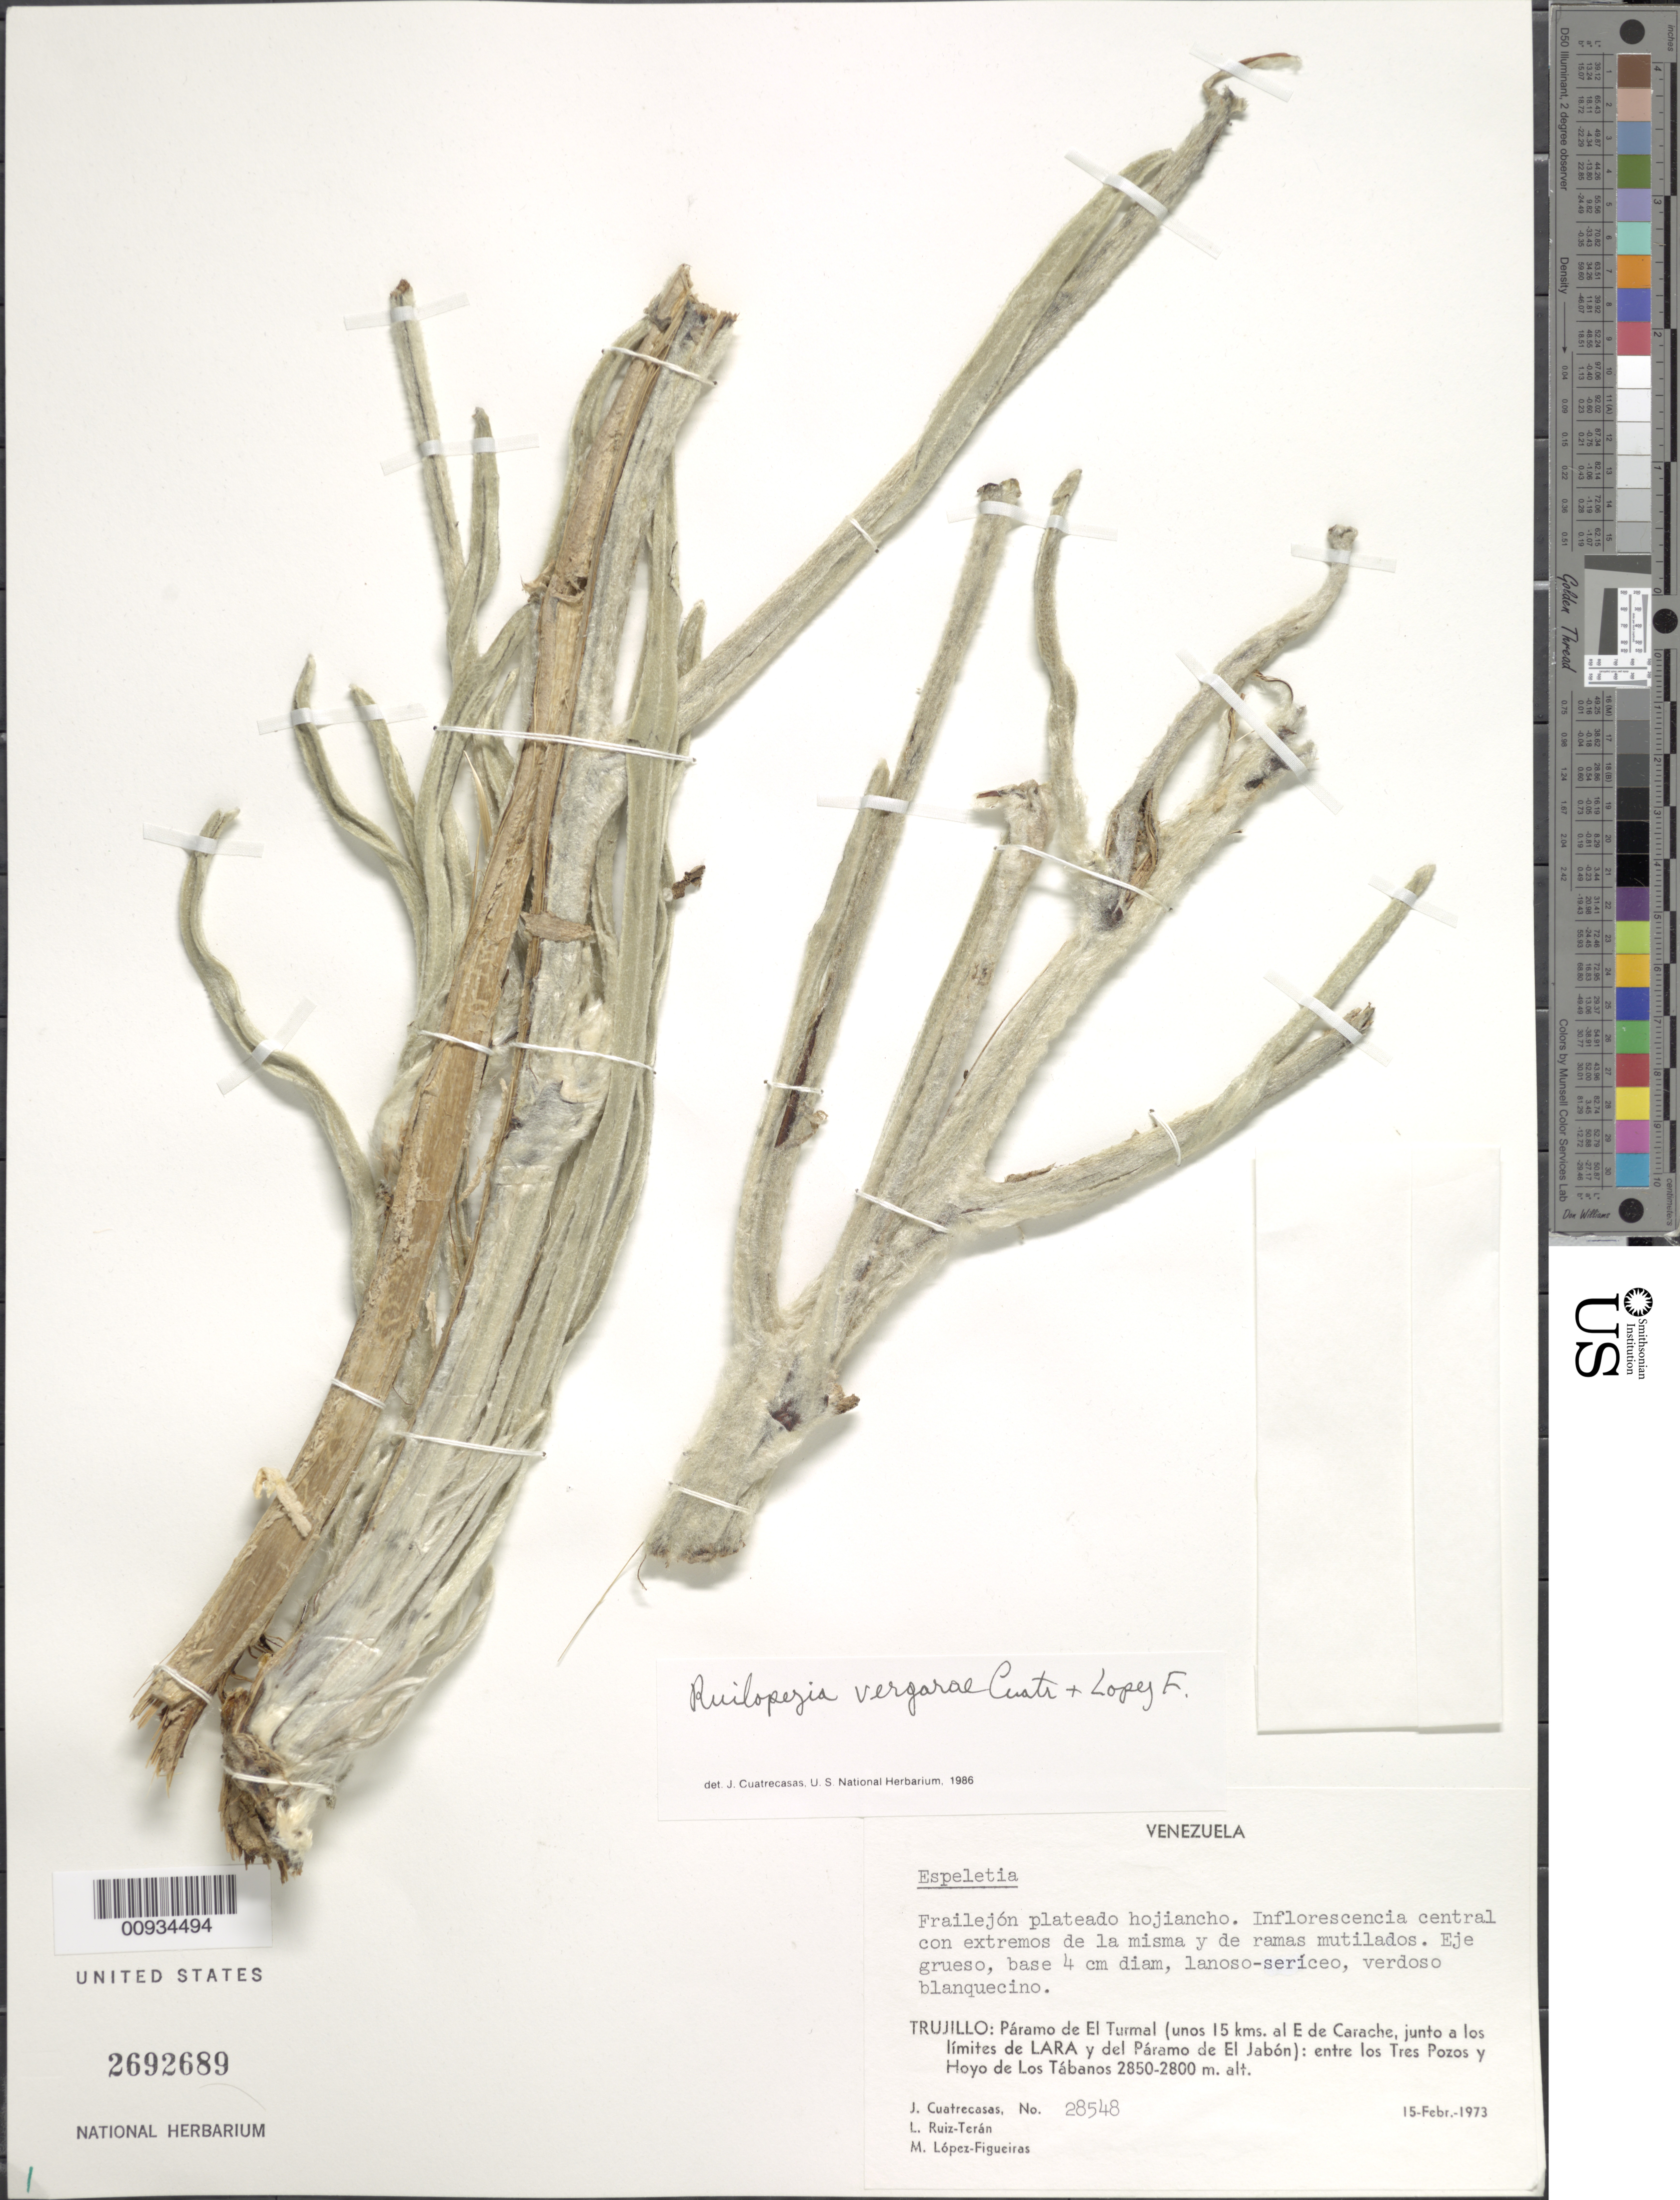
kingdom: Plantae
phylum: Tracheophyta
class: Magnoliopsida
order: Asterales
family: Asteraceae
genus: Ruilopezia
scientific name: Ruilopezia vergarae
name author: Cuatrec. & López Fig.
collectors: J. Cuatrecasas, L. E. Ruíz-Terán & M. López Figueiras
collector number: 28548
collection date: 1973-02-15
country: Venezuela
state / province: Trujillo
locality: Paramo de El Turmal (unos 15 kms al E de Carache, junto a los limites de Lara y del Paramo de El Jabon), entre los Tres Pozos y Hoyo de Los Tabanos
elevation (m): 2800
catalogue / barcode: US 2692689